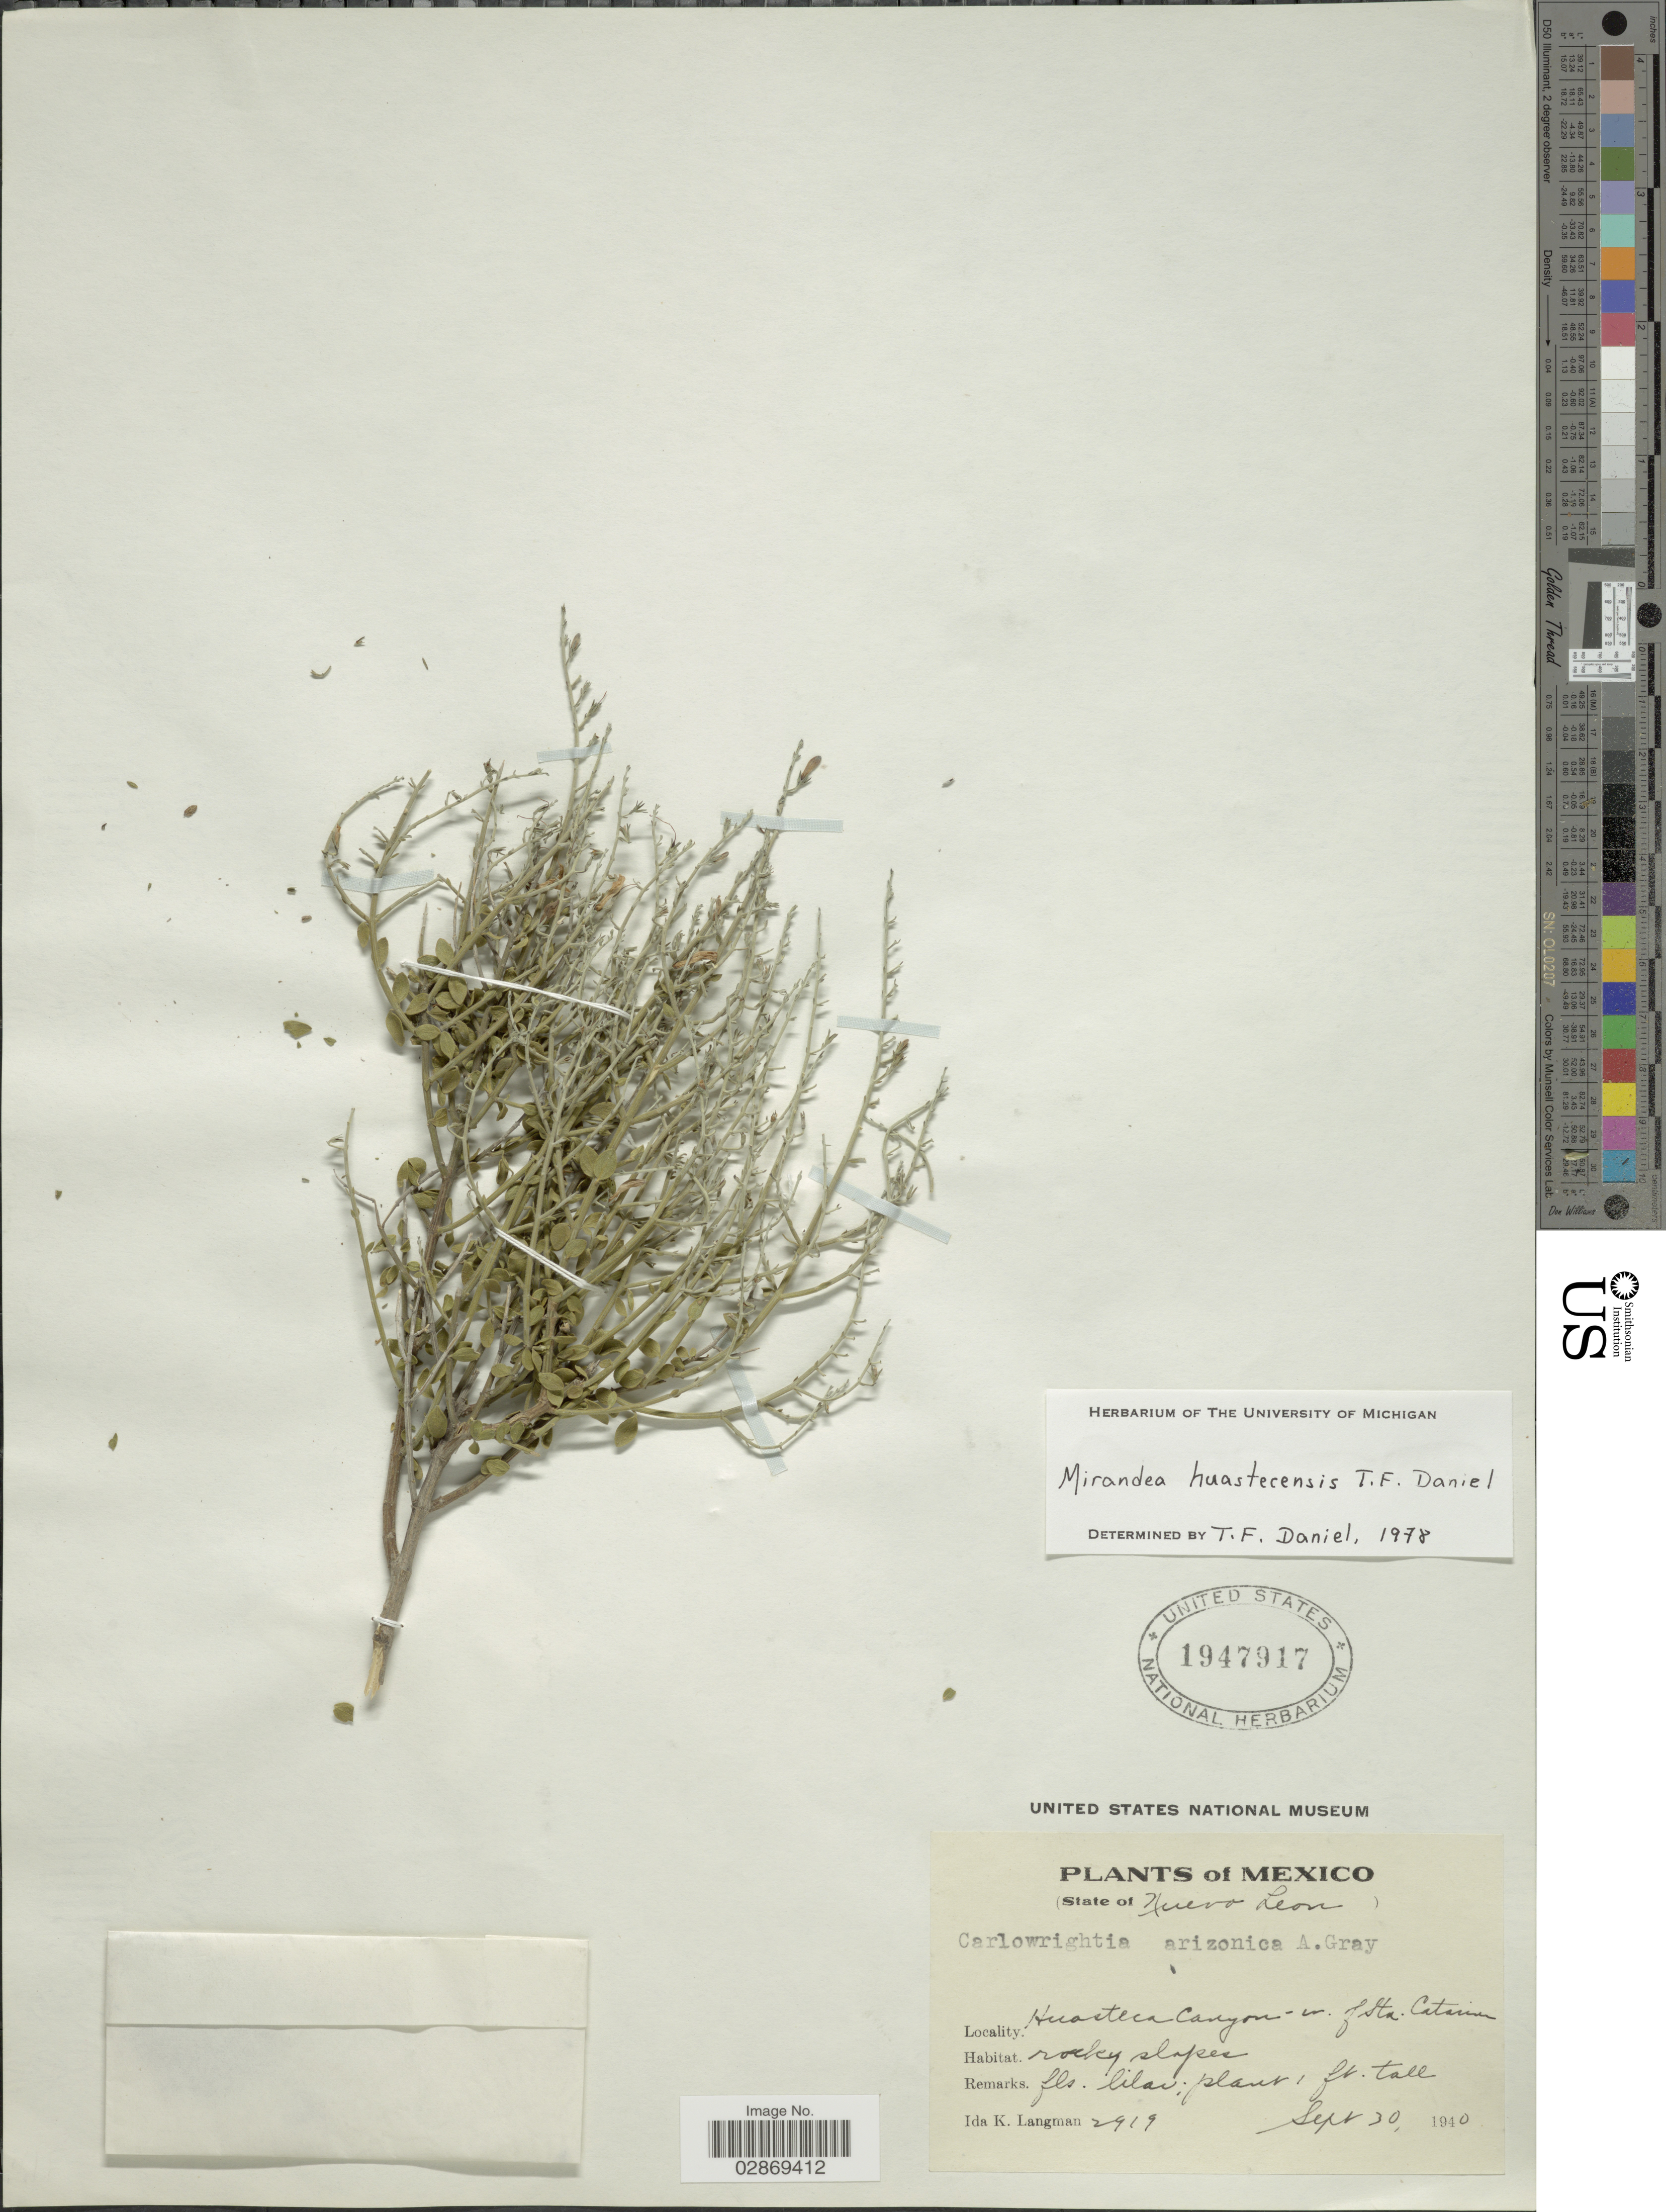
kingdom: Plantae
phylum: Tracheophyta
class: Magnoliopsida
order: Lamiales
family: Acanthaceae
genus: Mirandea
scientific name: Mirandea huastecensis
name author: T.F. Daniel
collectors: I. K. Langman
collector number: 2919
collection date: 1940-09-30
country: Mexico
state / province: Nuevo León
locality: Huasteca Canyon, w. of Sta. Catarina.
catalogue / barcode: US 1947917